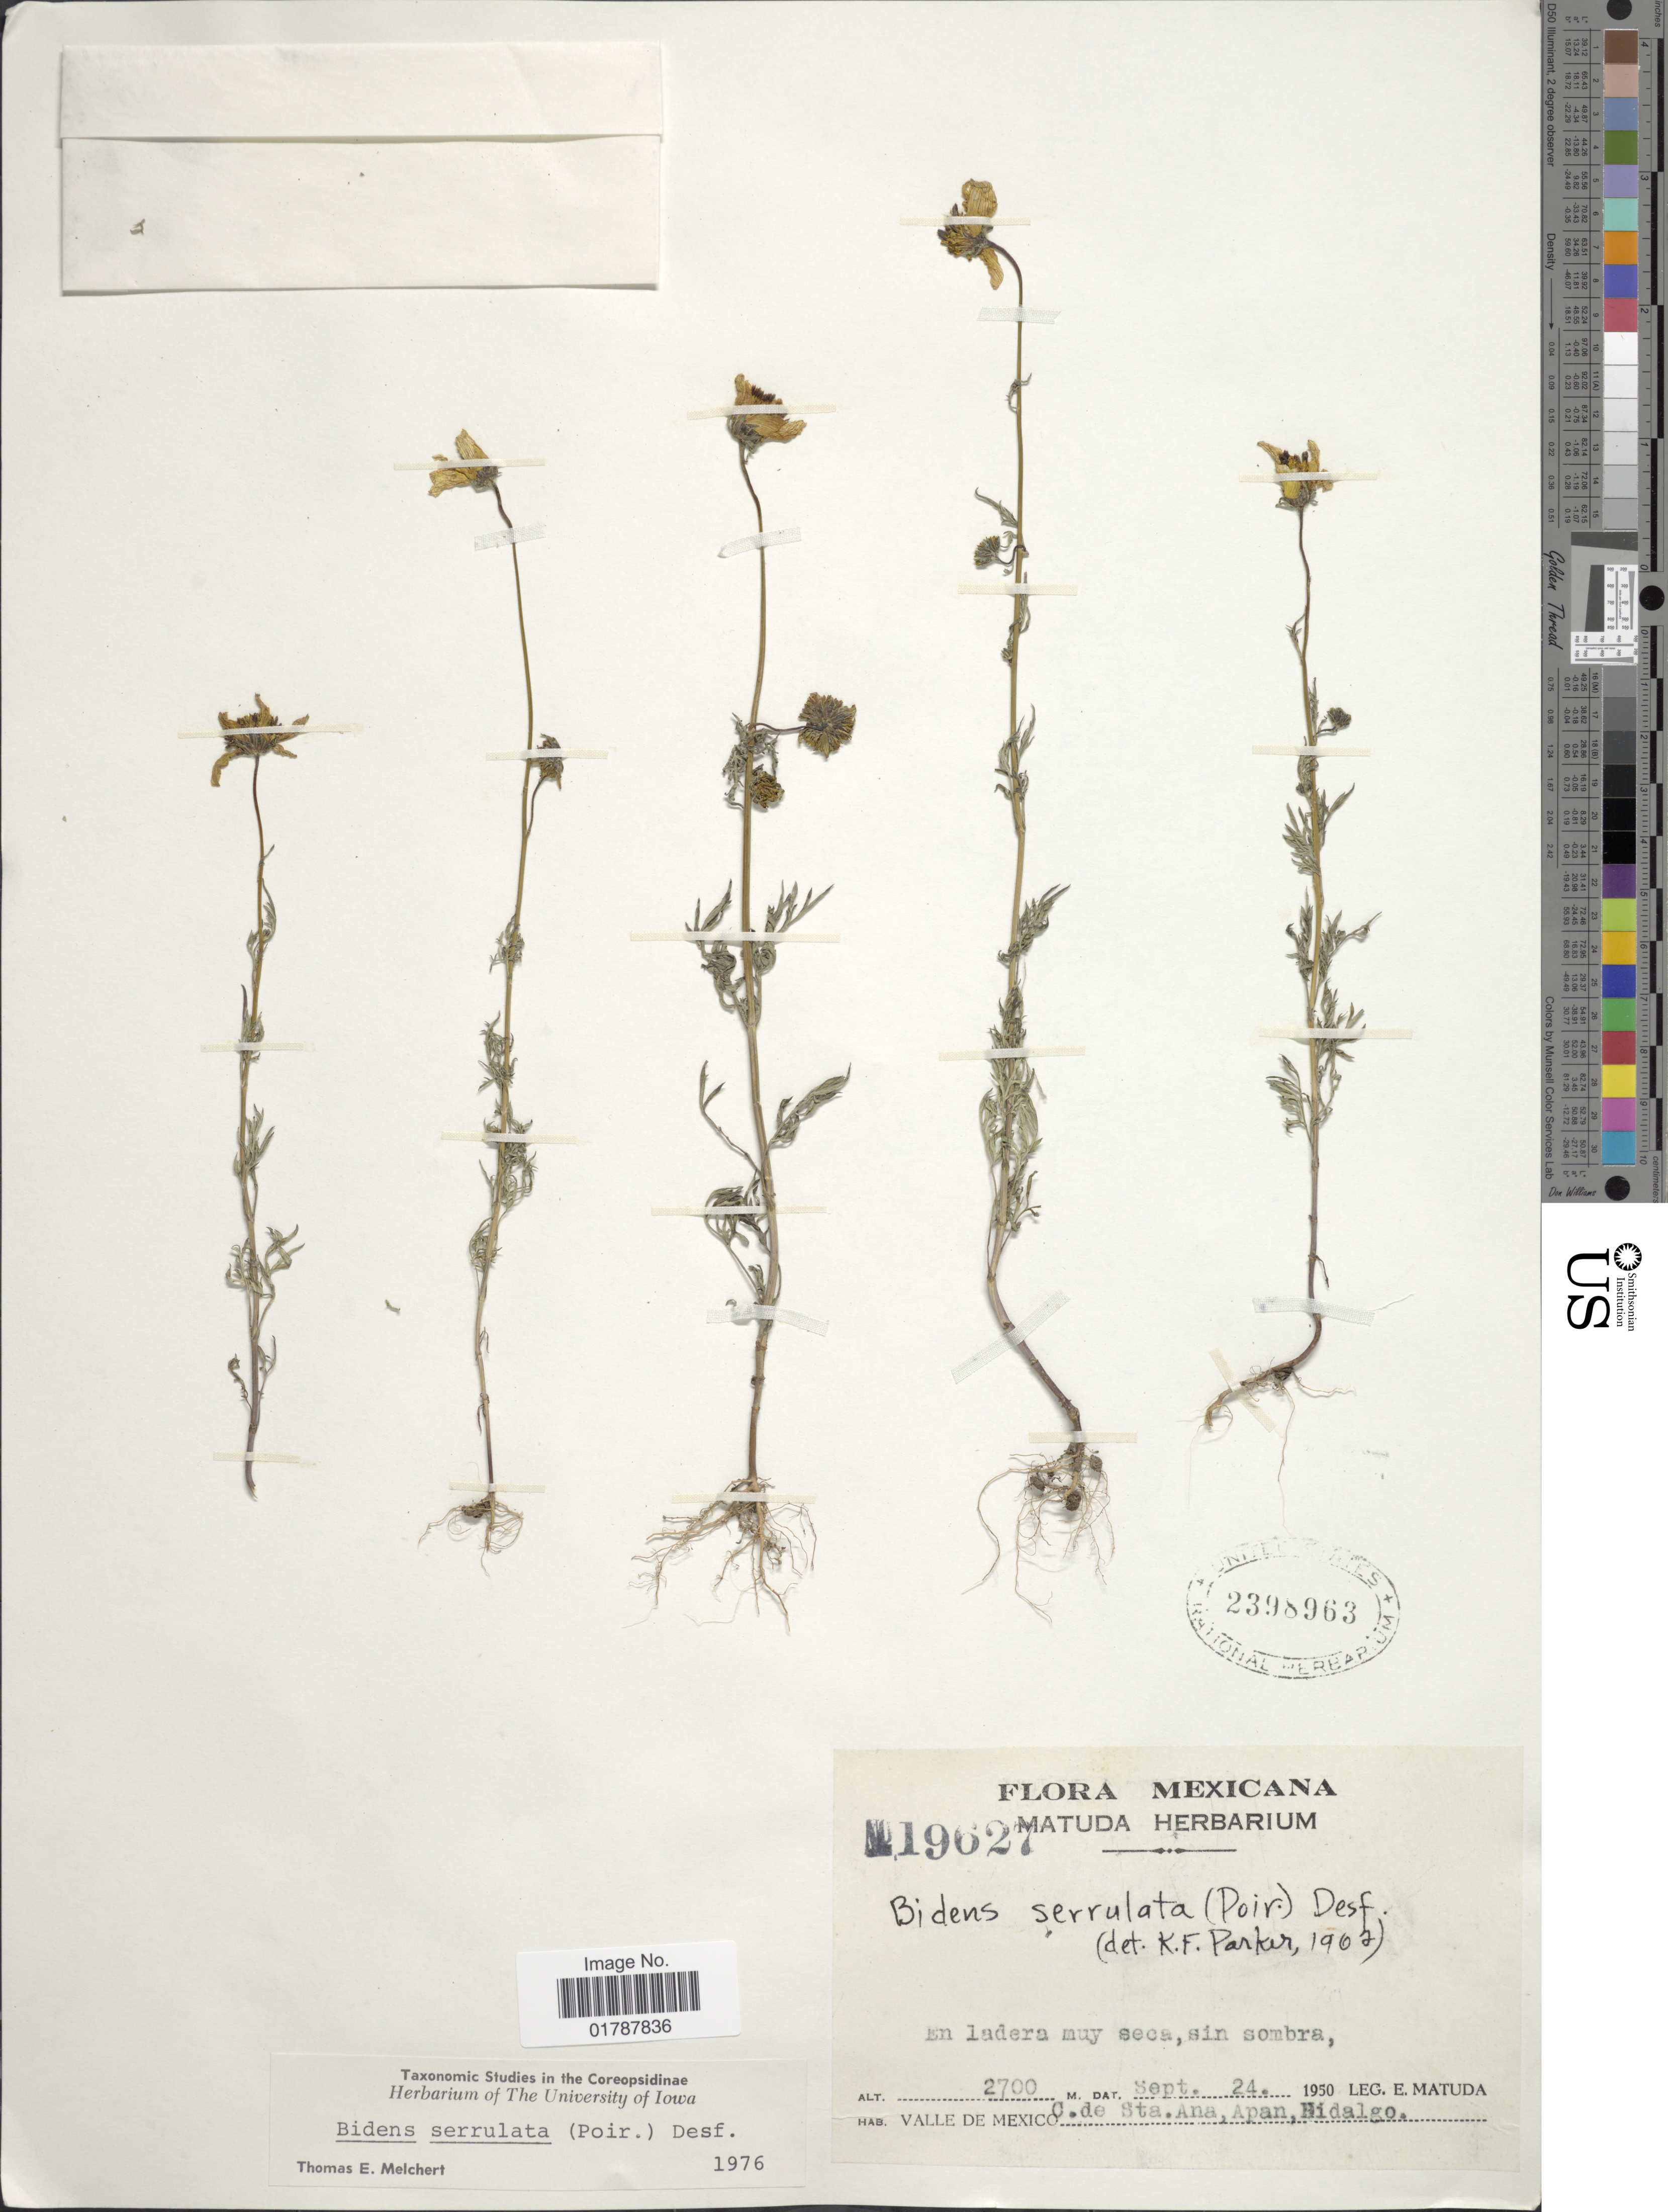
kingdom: Plantae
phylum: Tracheophyta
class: Magnoliopsida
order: Asterales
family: Asteraceae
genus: Bidens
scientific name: Bidens serrulata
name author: (Poir.) Desf.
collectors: E. Matuda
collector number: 19627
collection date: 1950-09-24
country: Mexico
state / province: Hidalgo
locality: Valle de Mexico, C. de Sta. Ana, Apan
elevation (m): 2700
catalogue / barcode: US 2398963